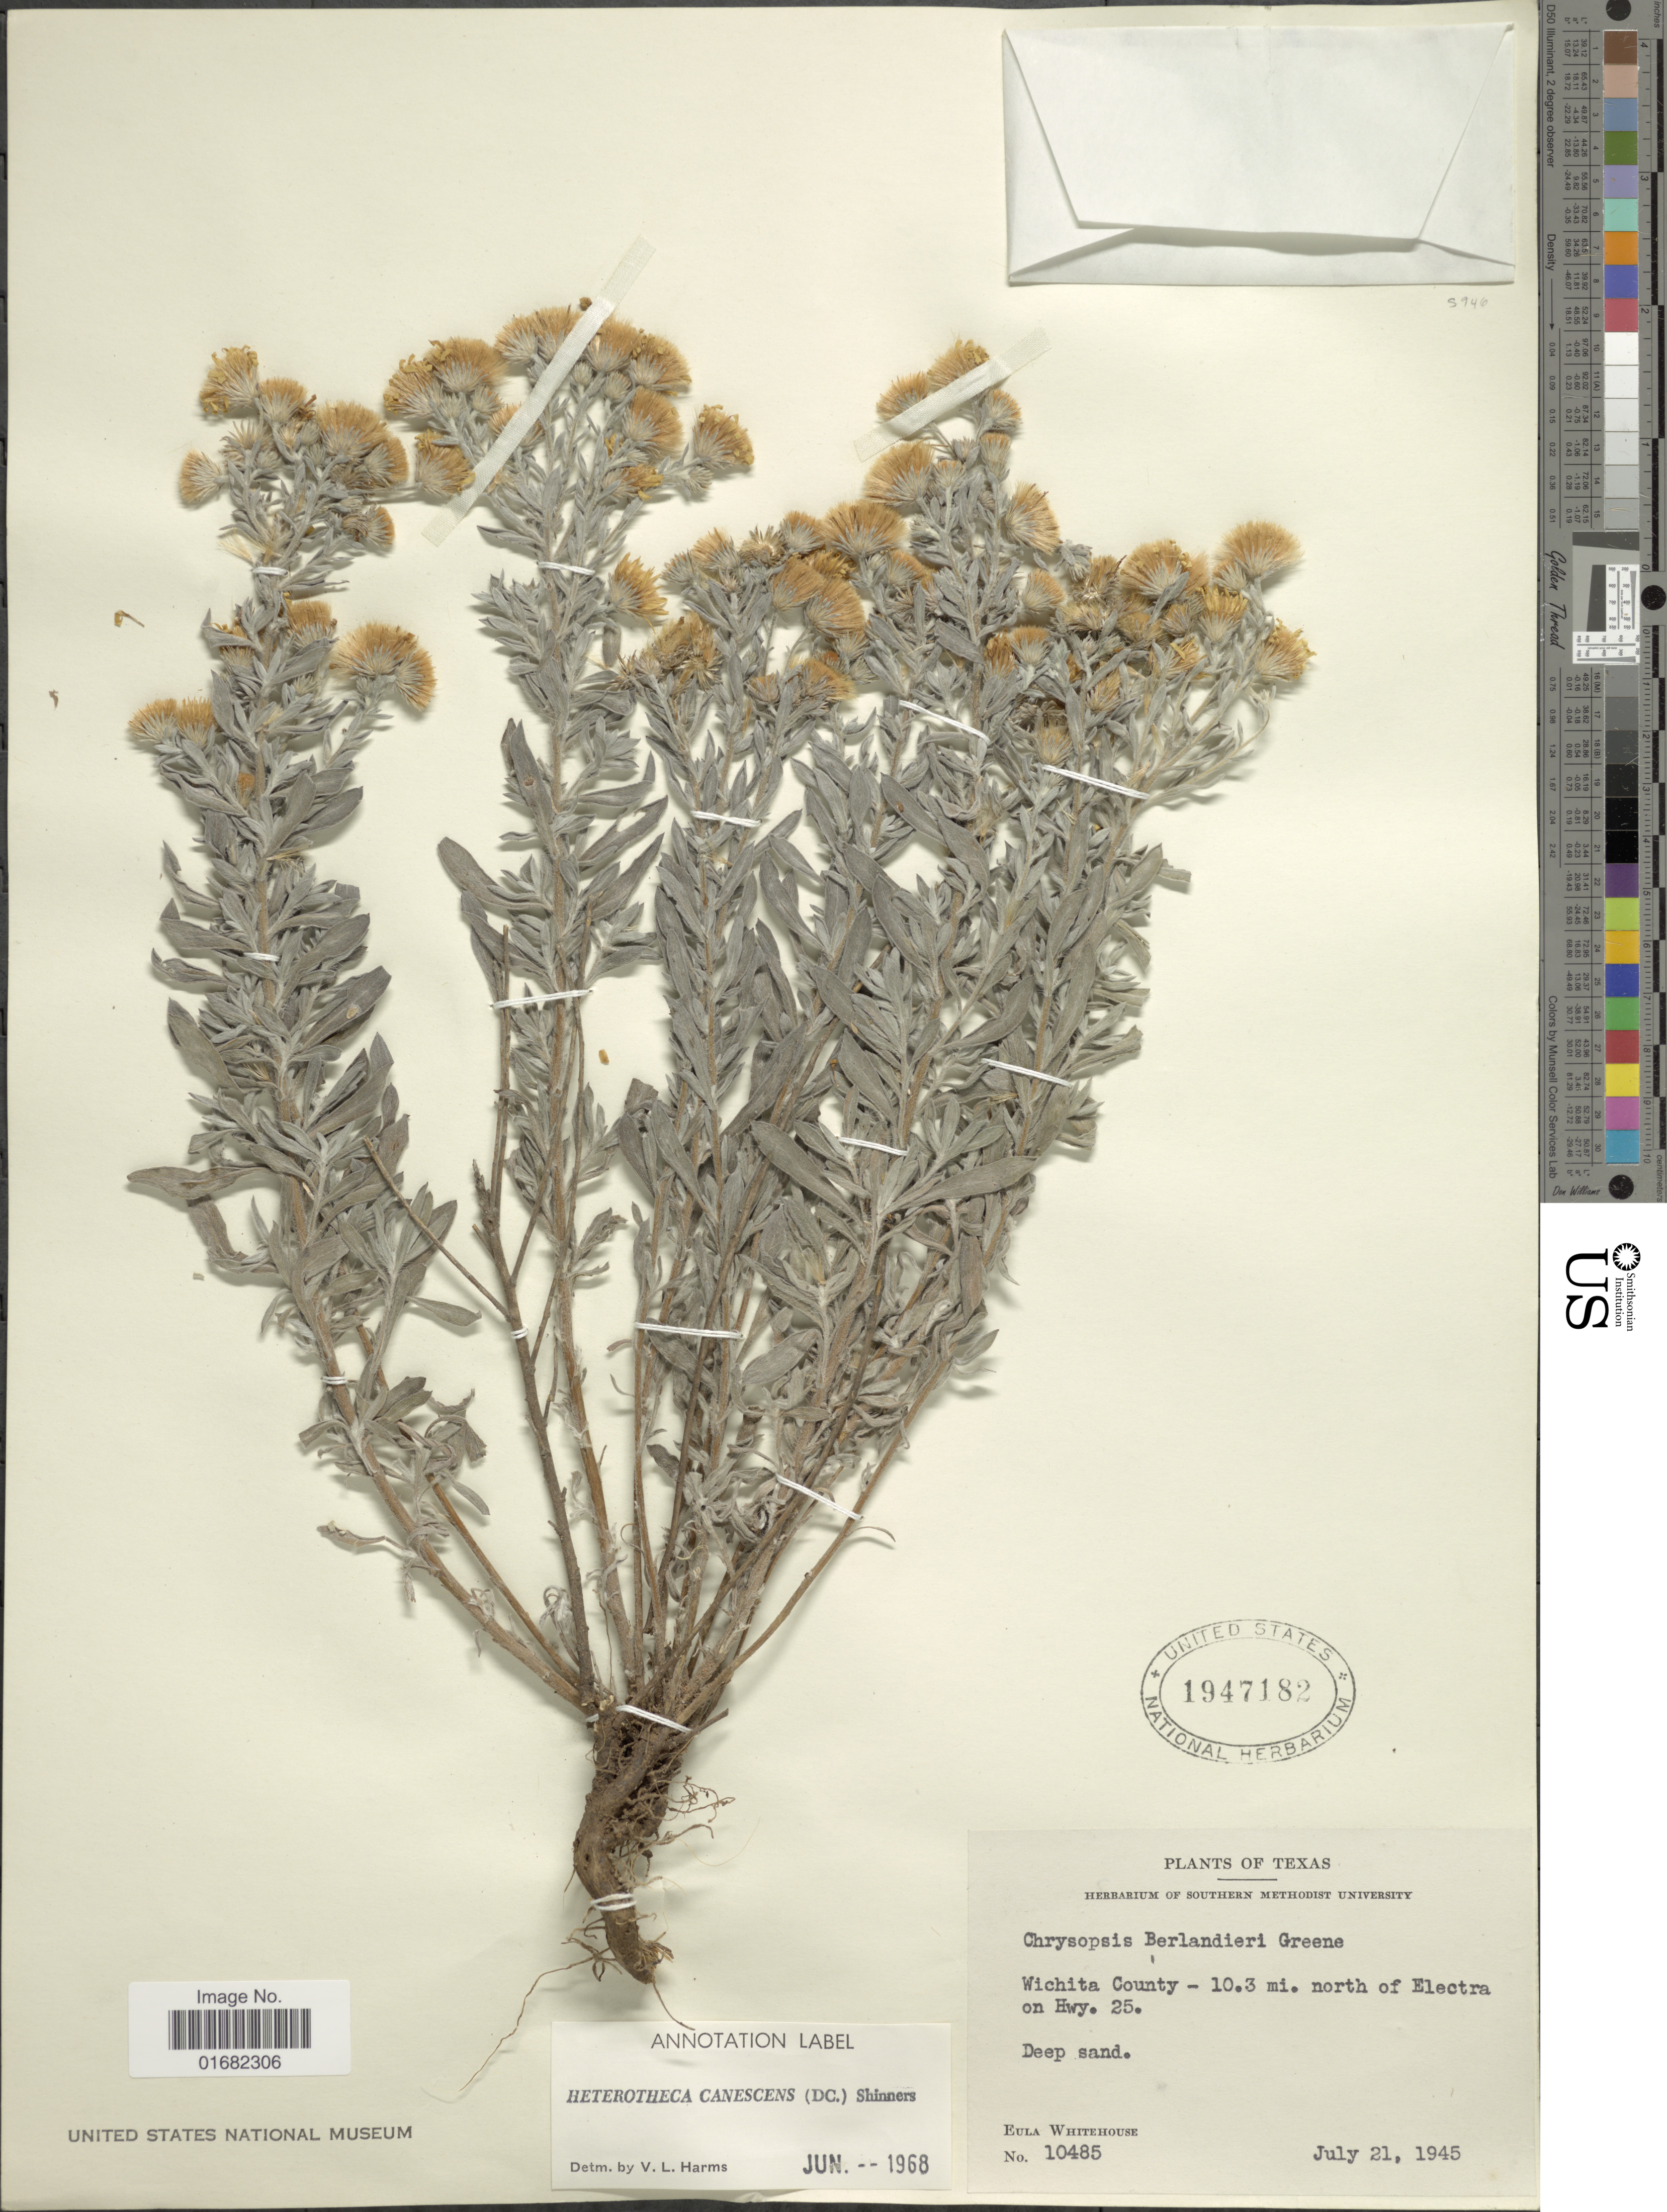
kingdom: Plantae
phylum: Tracheophyta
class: Magnoliopsida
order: Asterales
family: Asteraceae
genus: Heterotheca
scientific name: Heterotheca canescens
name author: (DC.) Shinners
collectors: E. Whitehouse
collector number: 10485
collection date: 1945-07-21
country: United States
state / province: Texas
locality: Wichita County - 10.3 mi. north of Electra on Hwy. 25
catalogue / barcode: US 1947182